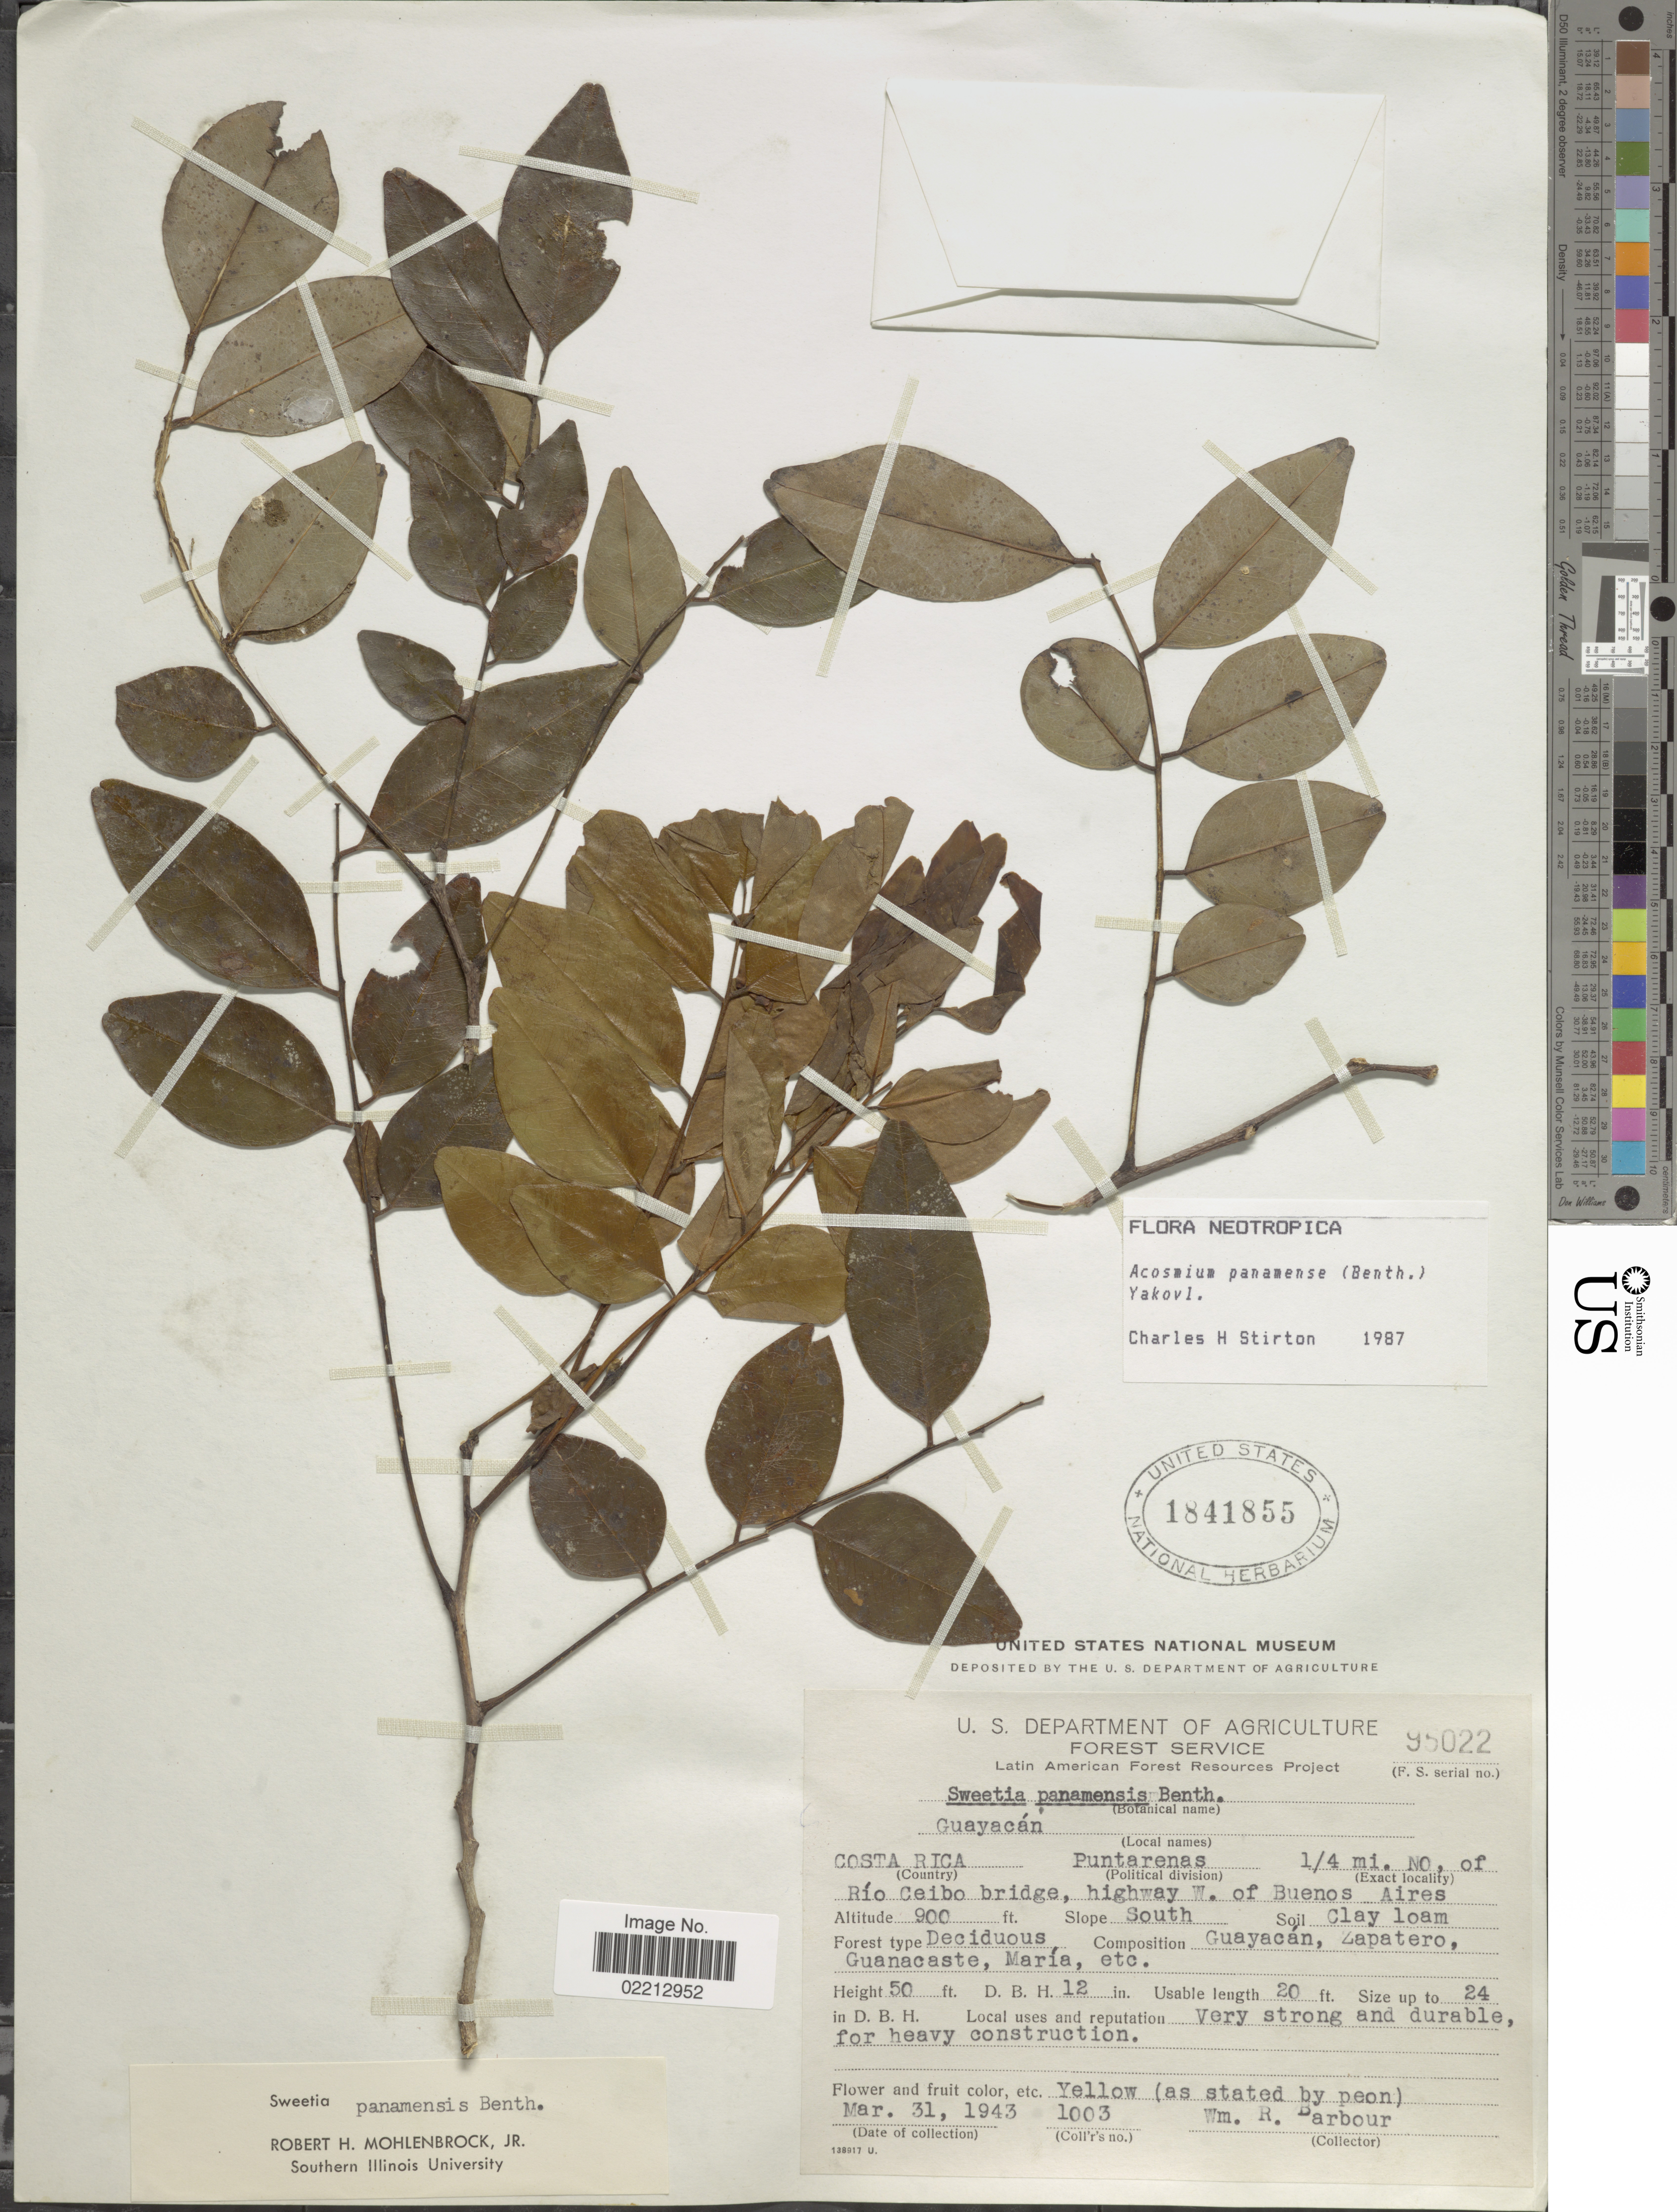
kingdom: Plantae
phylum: Tracheophyta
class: Magnoliopsida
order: Fabales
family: Fabaceae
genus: Acosmium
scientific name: Acosmium panamense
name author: (Benth.) Yakovlev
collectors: W. Barbour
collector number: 1003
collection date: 1943-03-31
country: Costa Rica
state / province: Puntarenas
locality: ¼ mi. NO, of Rio Ceibo bridge, highway W. of Buenos Aires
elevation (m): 274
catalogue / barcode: US 1841855